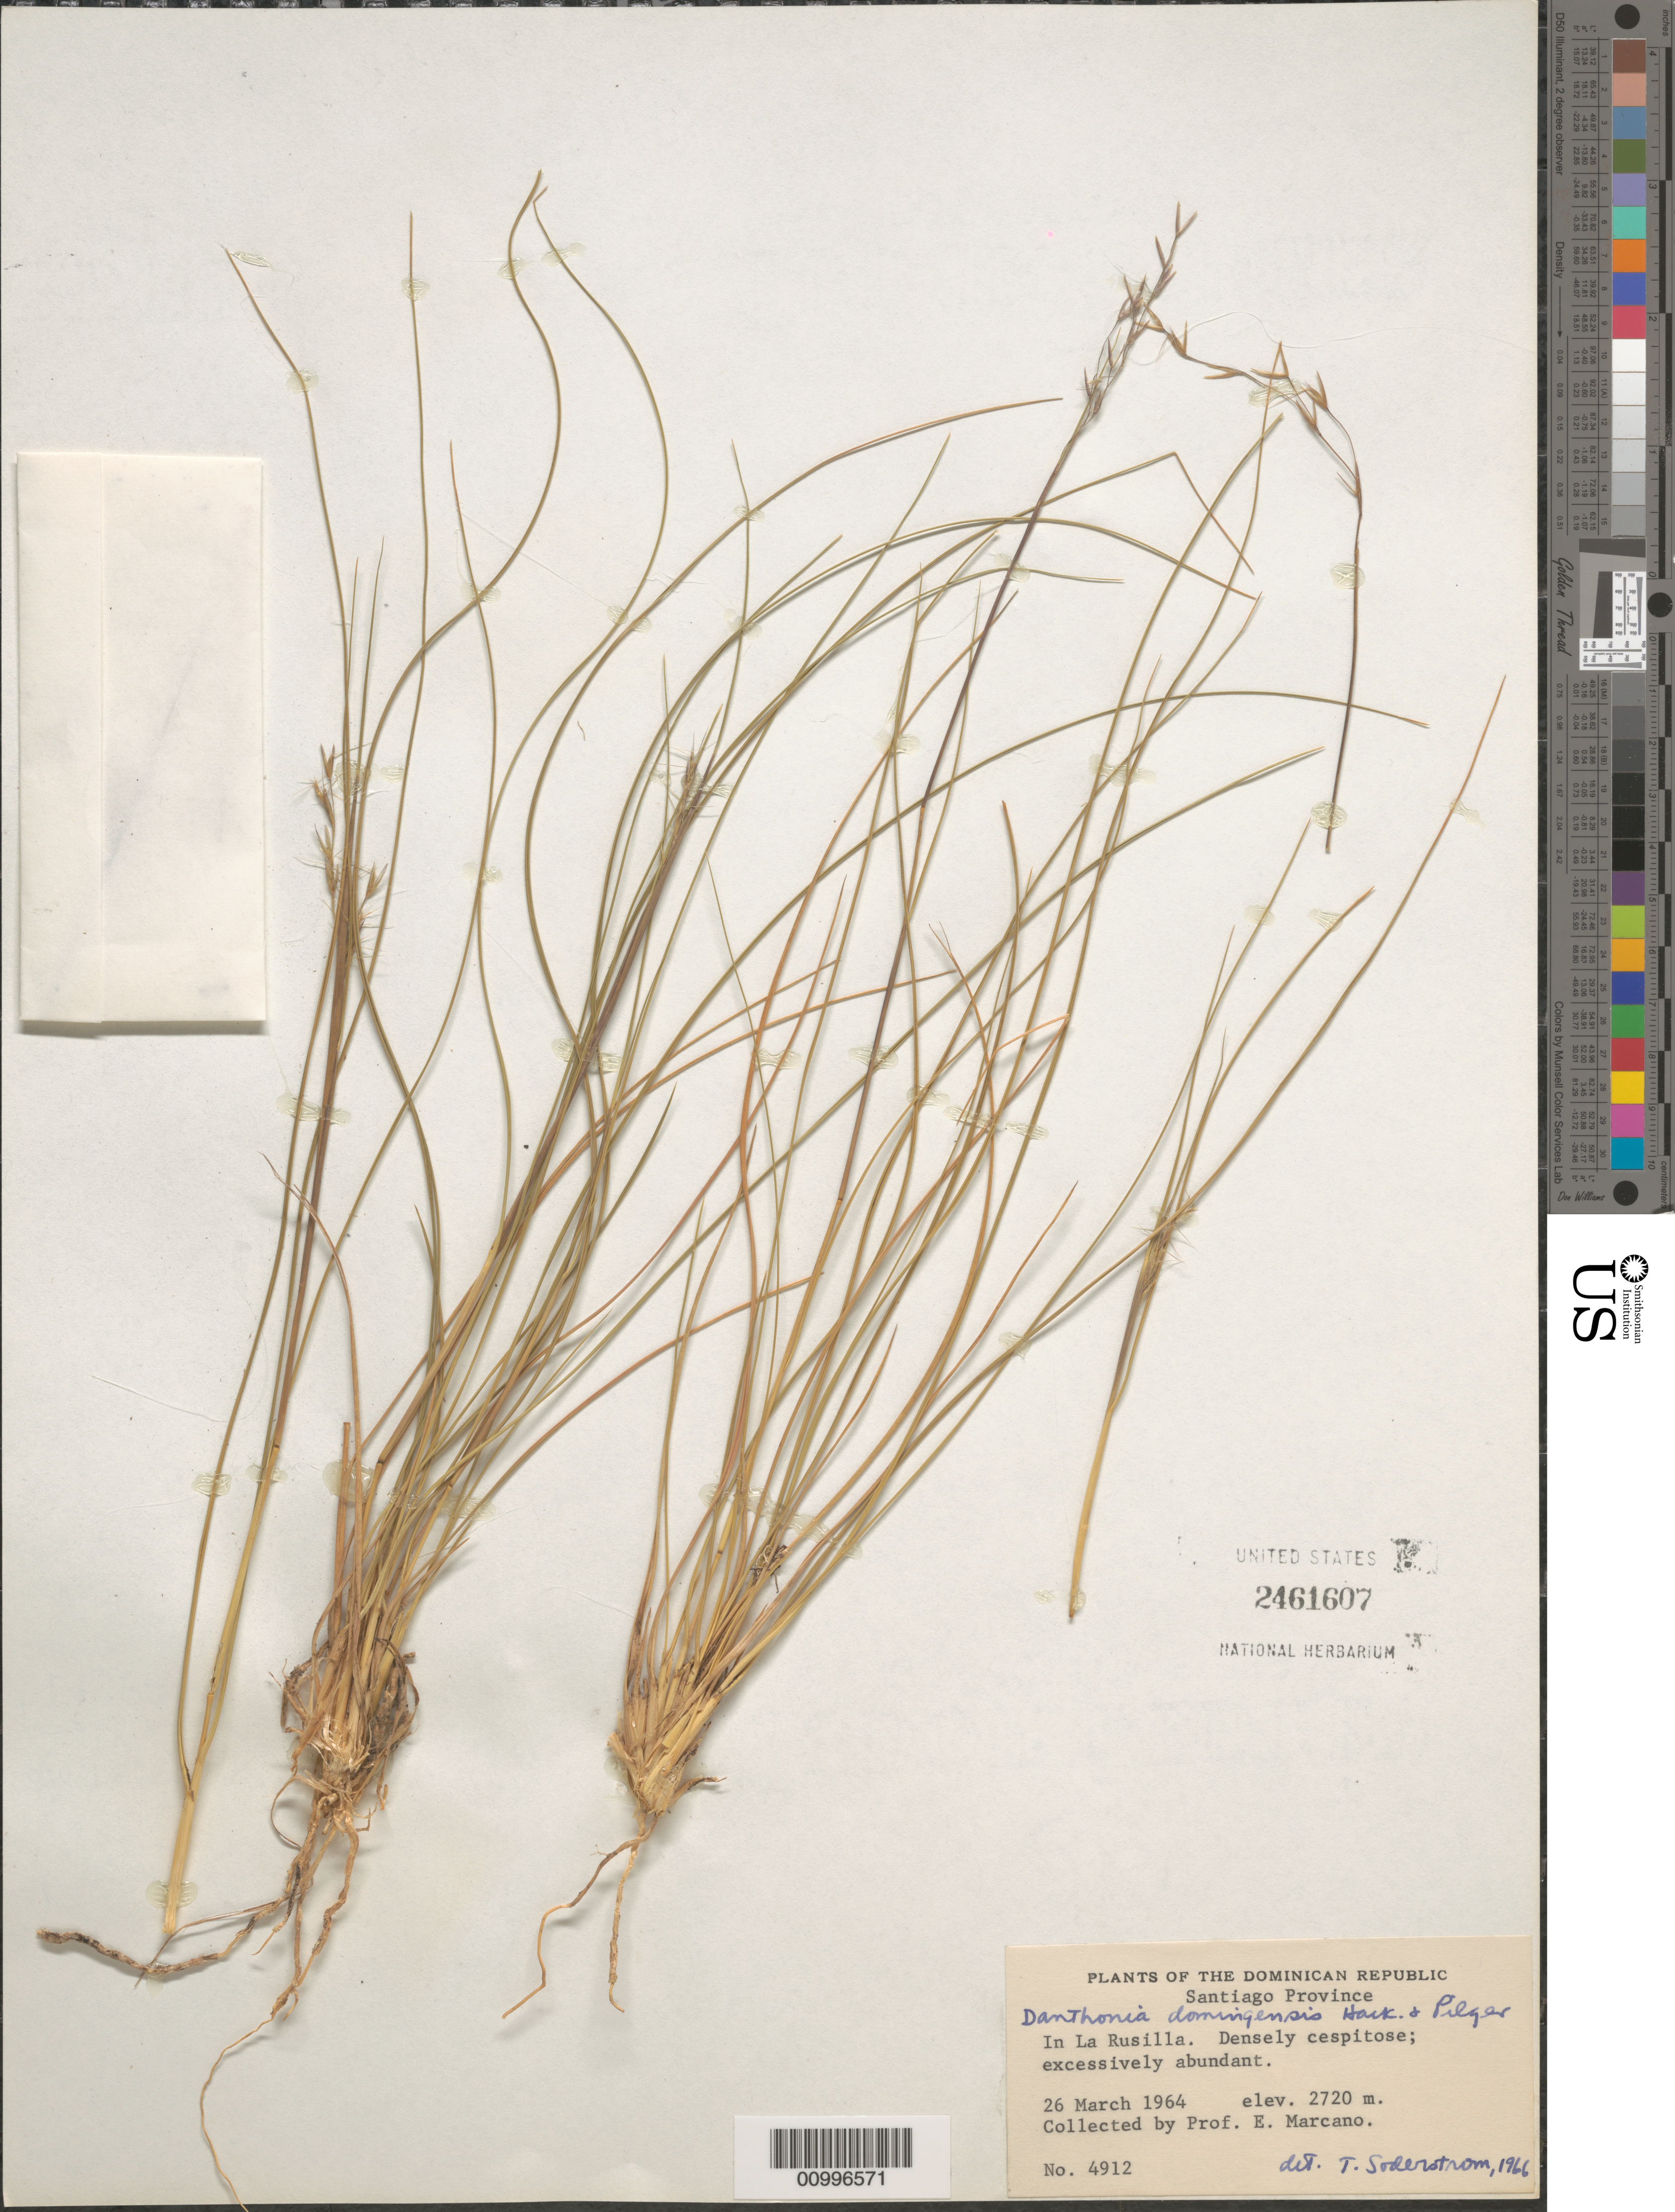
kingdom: Plantae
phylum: Tracheophyta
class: Liliopsida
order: Poales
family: Poaceae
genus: Danthonia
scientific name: Danthonia domingensis subsp. domingensis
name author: Hack. & Pilg.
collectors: E. J. Marcano F.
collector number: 4912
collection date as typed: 26 Mar 1964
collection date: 1964-03-26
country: Dominican Republic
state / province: Santiago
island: Hispaniola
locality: La Rusilla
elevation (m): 2702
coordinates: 0 N, 0 E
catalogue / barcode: US 2461607